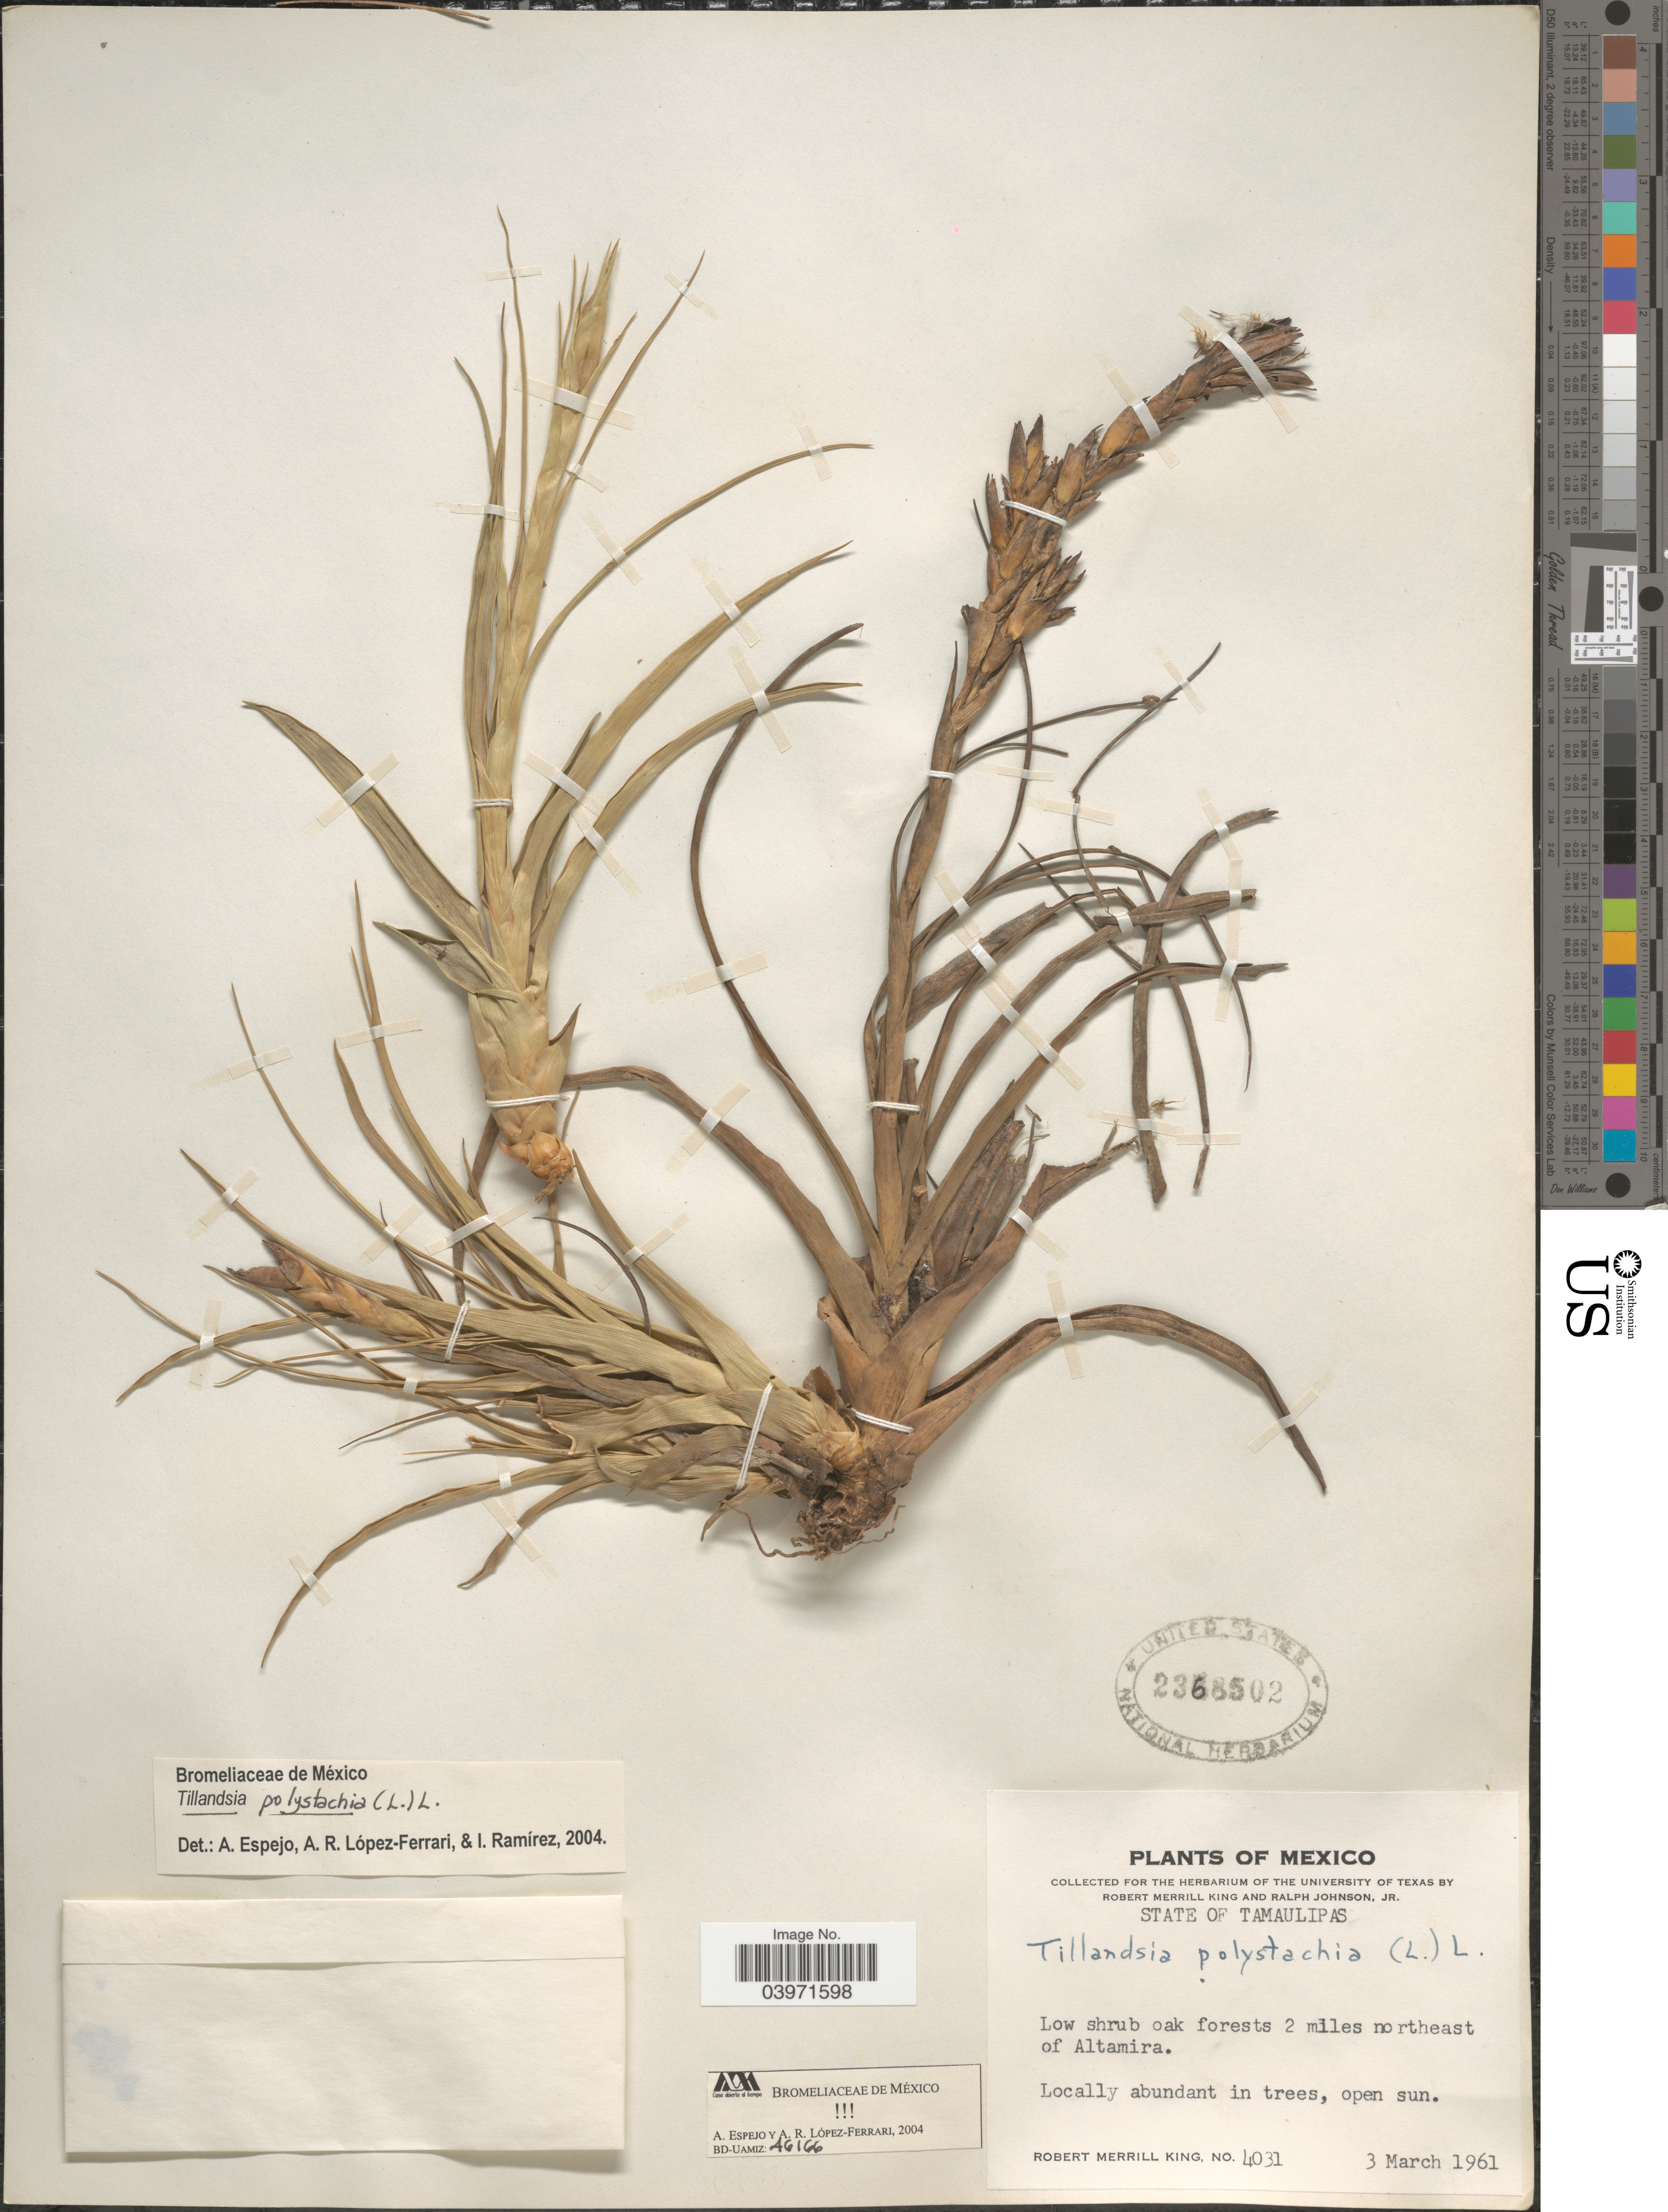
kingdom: Plantae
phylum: Tracheophyta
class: Liliopsida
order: Poales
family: Bromeliaceae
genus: Tillandsia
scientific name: Tillandsia polystachia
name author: (L.) L.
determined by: Espejo, Adolfo; López Ferrari, Ana R.; Ramírez M., Ivon M.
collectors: R. M. King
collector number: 4031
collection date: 1961-03-03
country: Mexico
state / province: Tamaulipas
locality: Low shrub oak forest 2 miles northeast of Altamira.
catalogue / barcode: US 2368502